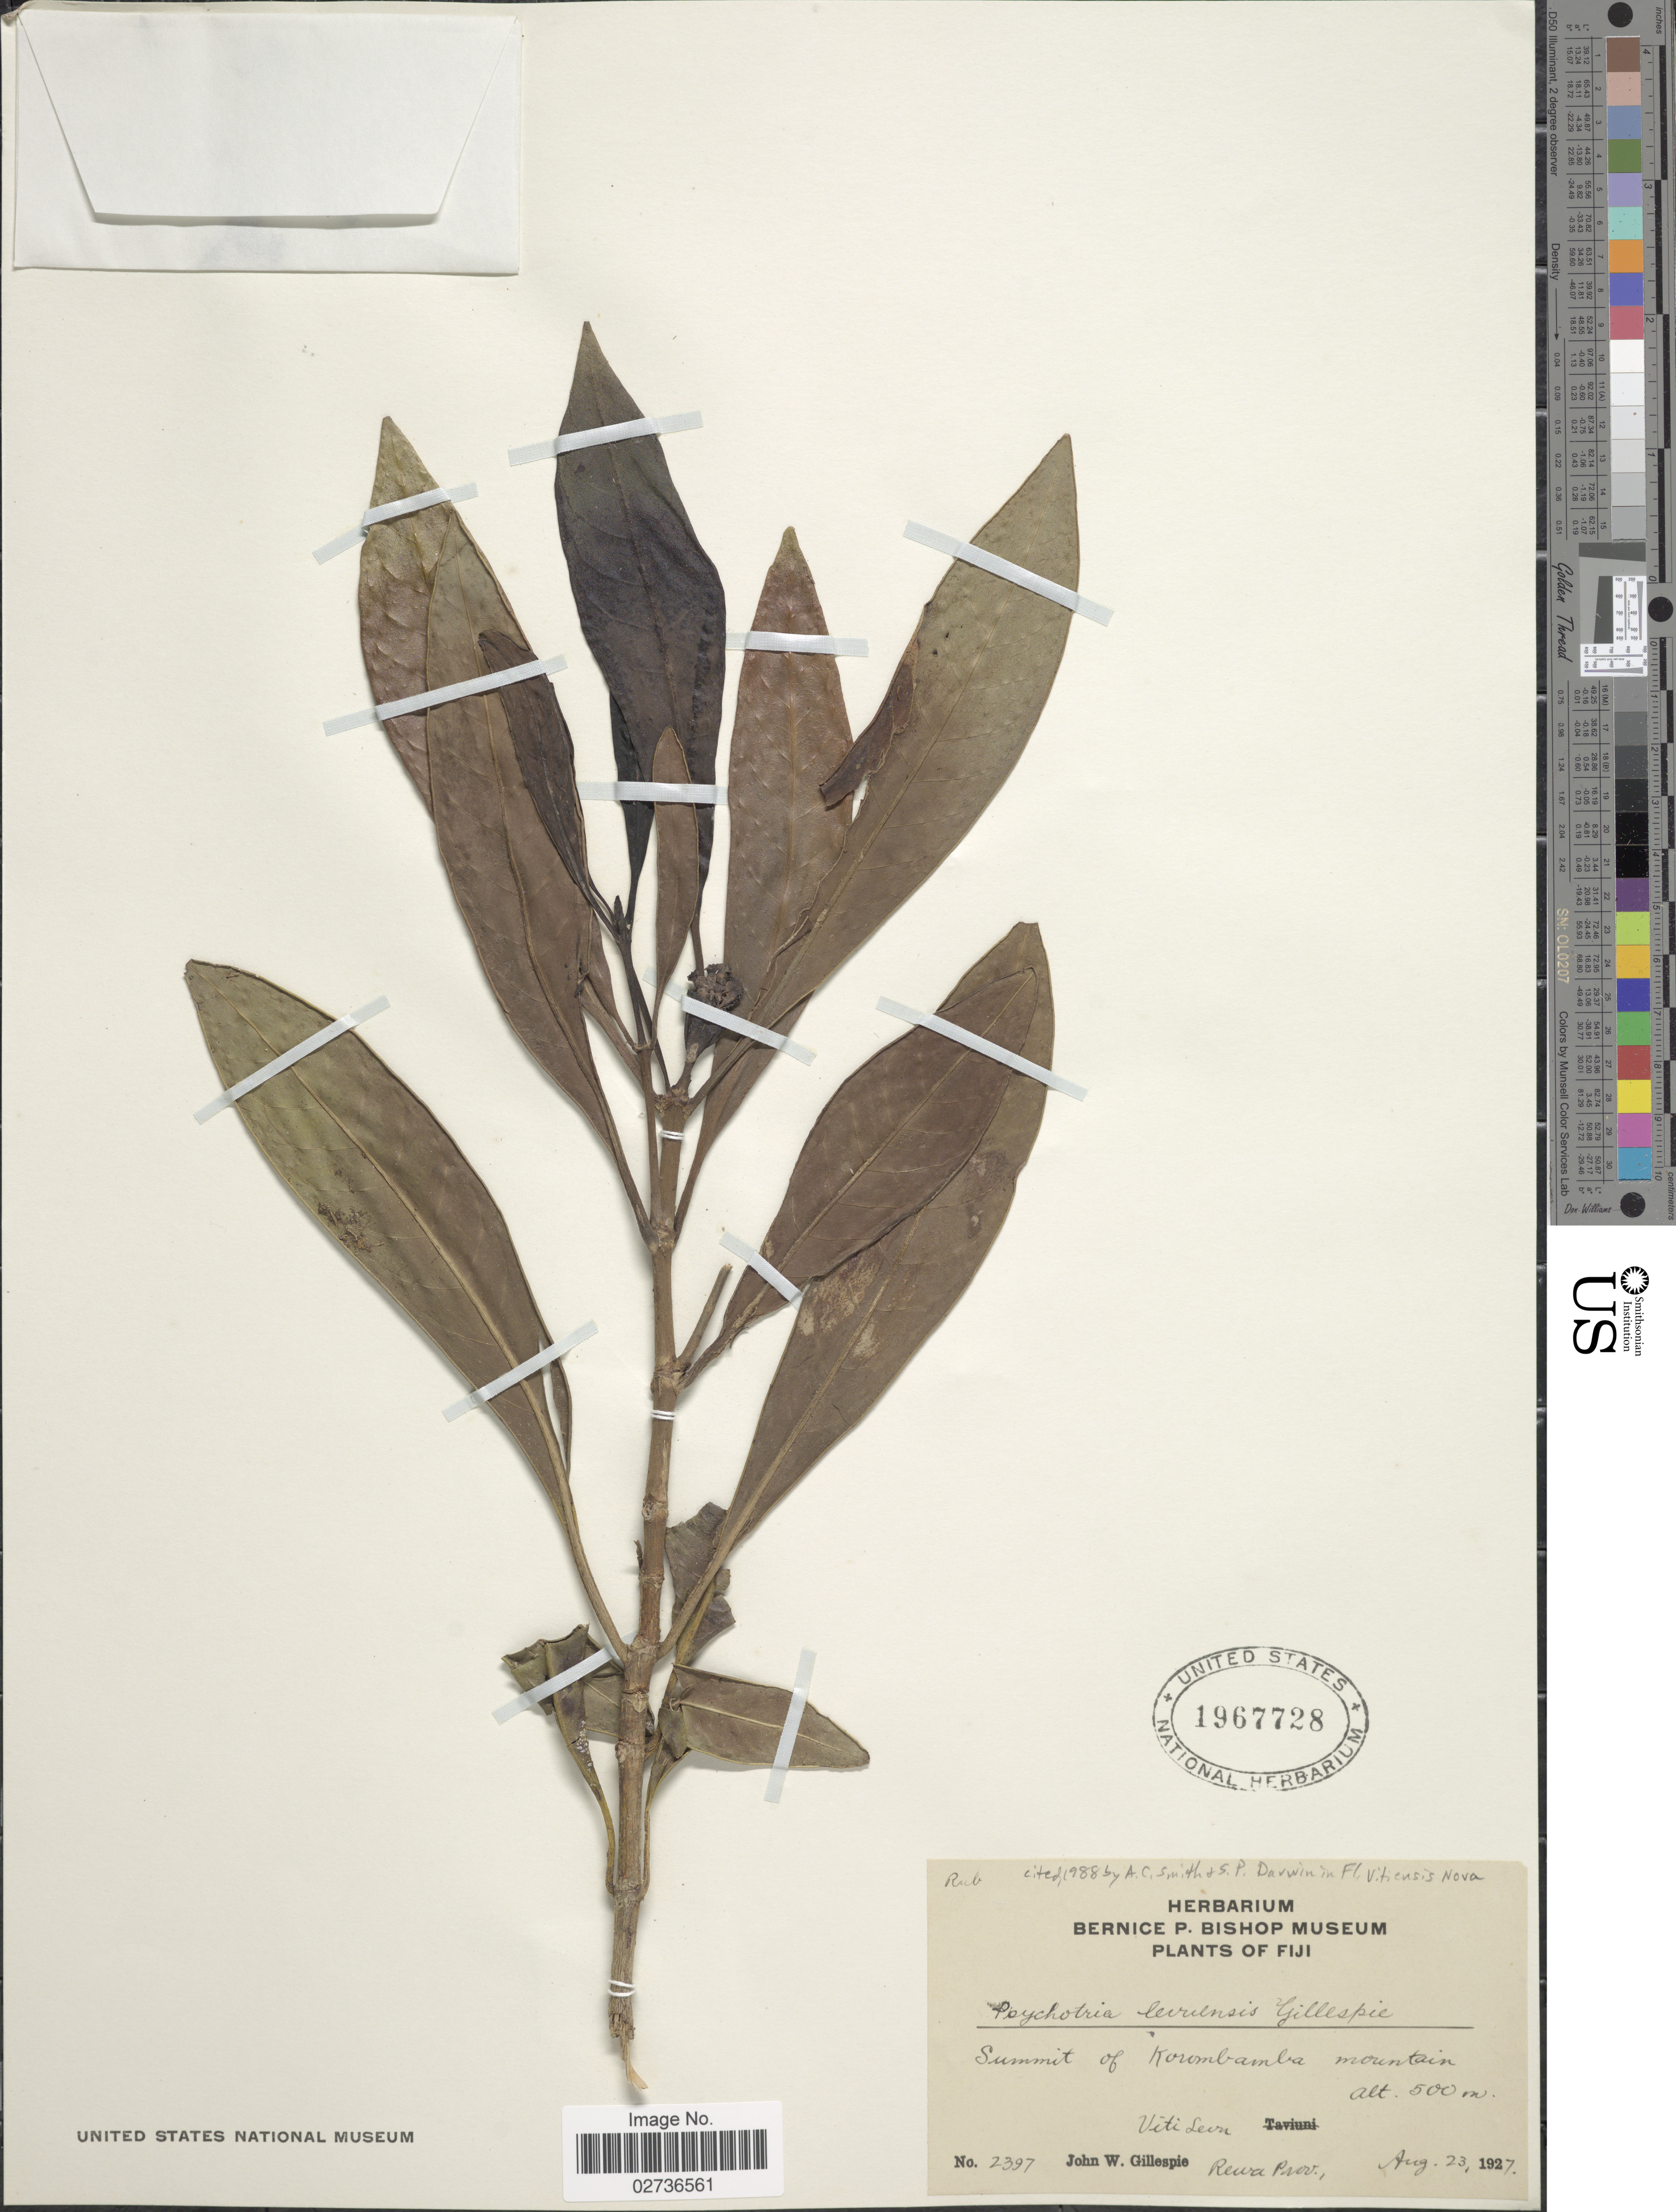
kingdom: Plantae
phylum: Tracheophyta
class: Magnoliopsida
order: Gentianales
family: Rubiaceae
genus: Psychotria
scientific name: Psychotria levuensis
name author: Gillespie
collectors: J. W. Gillespie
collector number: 2397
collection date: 1927-08-23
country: Fiji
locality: Summit of Korombamba mountain, Viti Levu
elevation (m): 500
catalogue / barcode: US 1967728